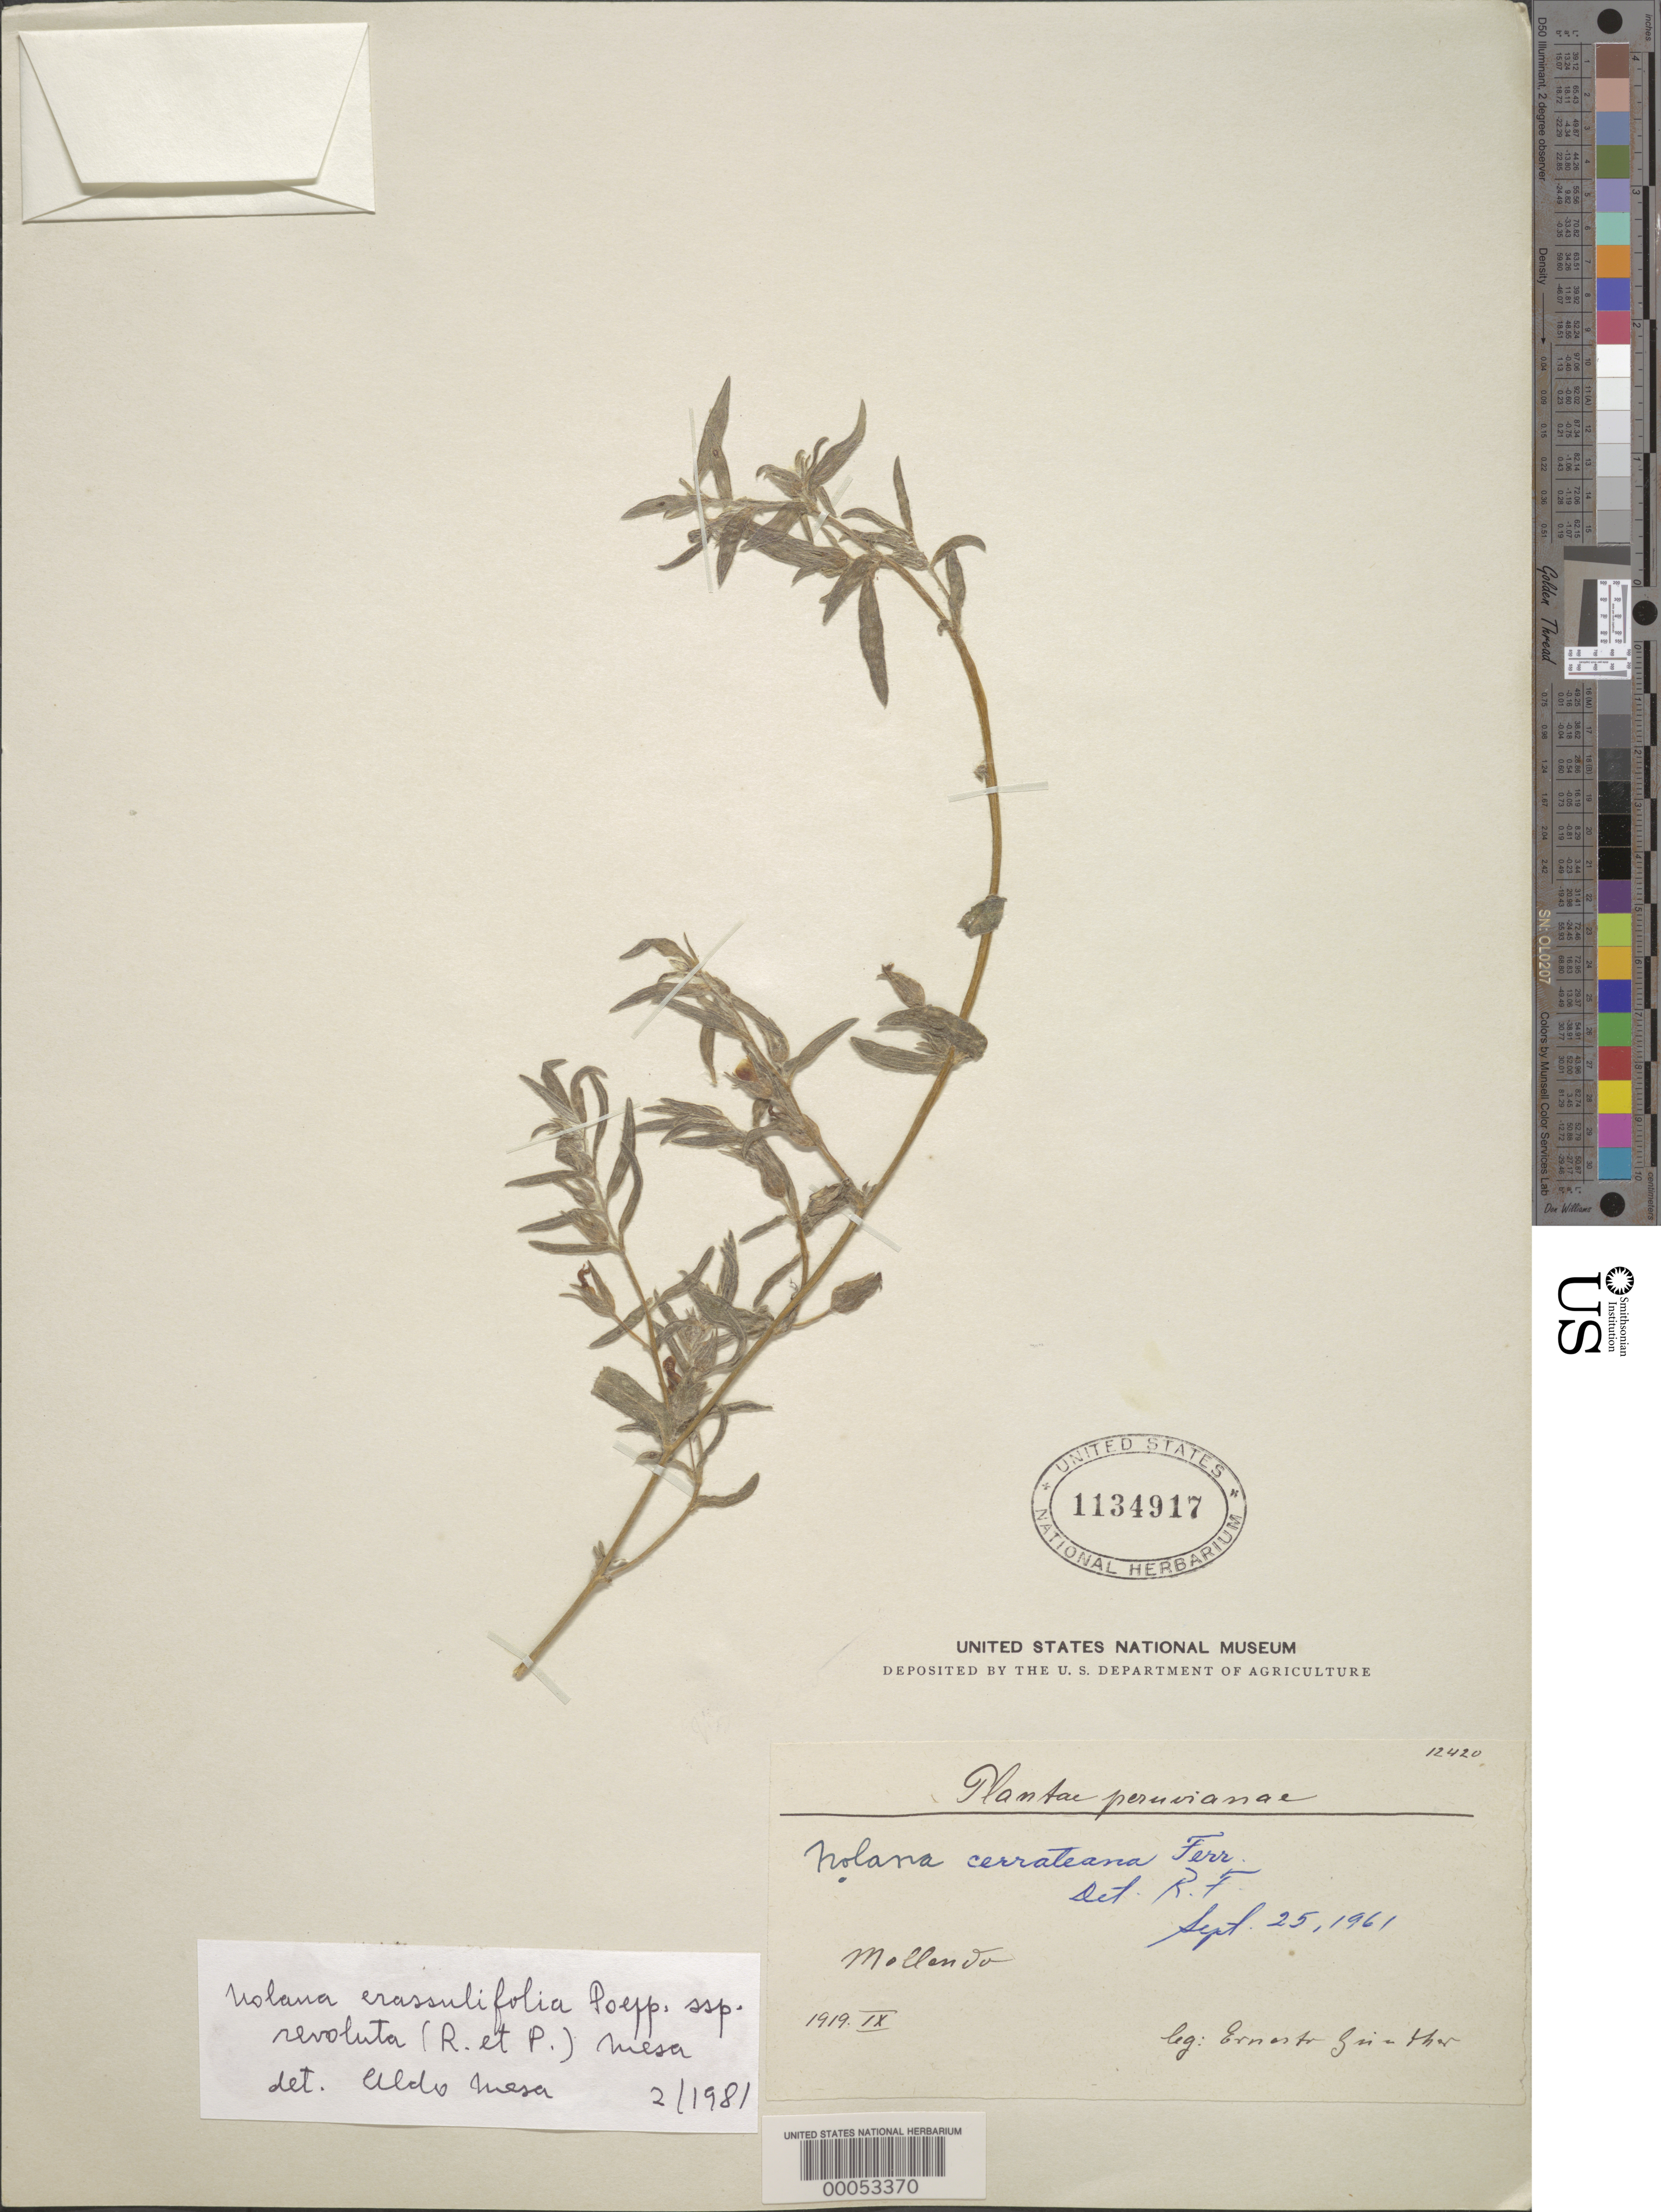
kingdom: Plantae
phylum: Tracheophyta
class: Magnoliopsida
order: Solanales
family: Solanaceae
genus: Nolana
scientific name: Nolana crassulifolia subsp. revoluta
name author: (Ruiz & Pav.) Mesa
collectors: E. Gunther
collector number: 12420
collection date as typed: Sep 1919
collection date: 1919-09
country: Peru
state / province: Arequipa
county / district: Islay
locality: Mollendo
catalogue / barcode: US 1134917